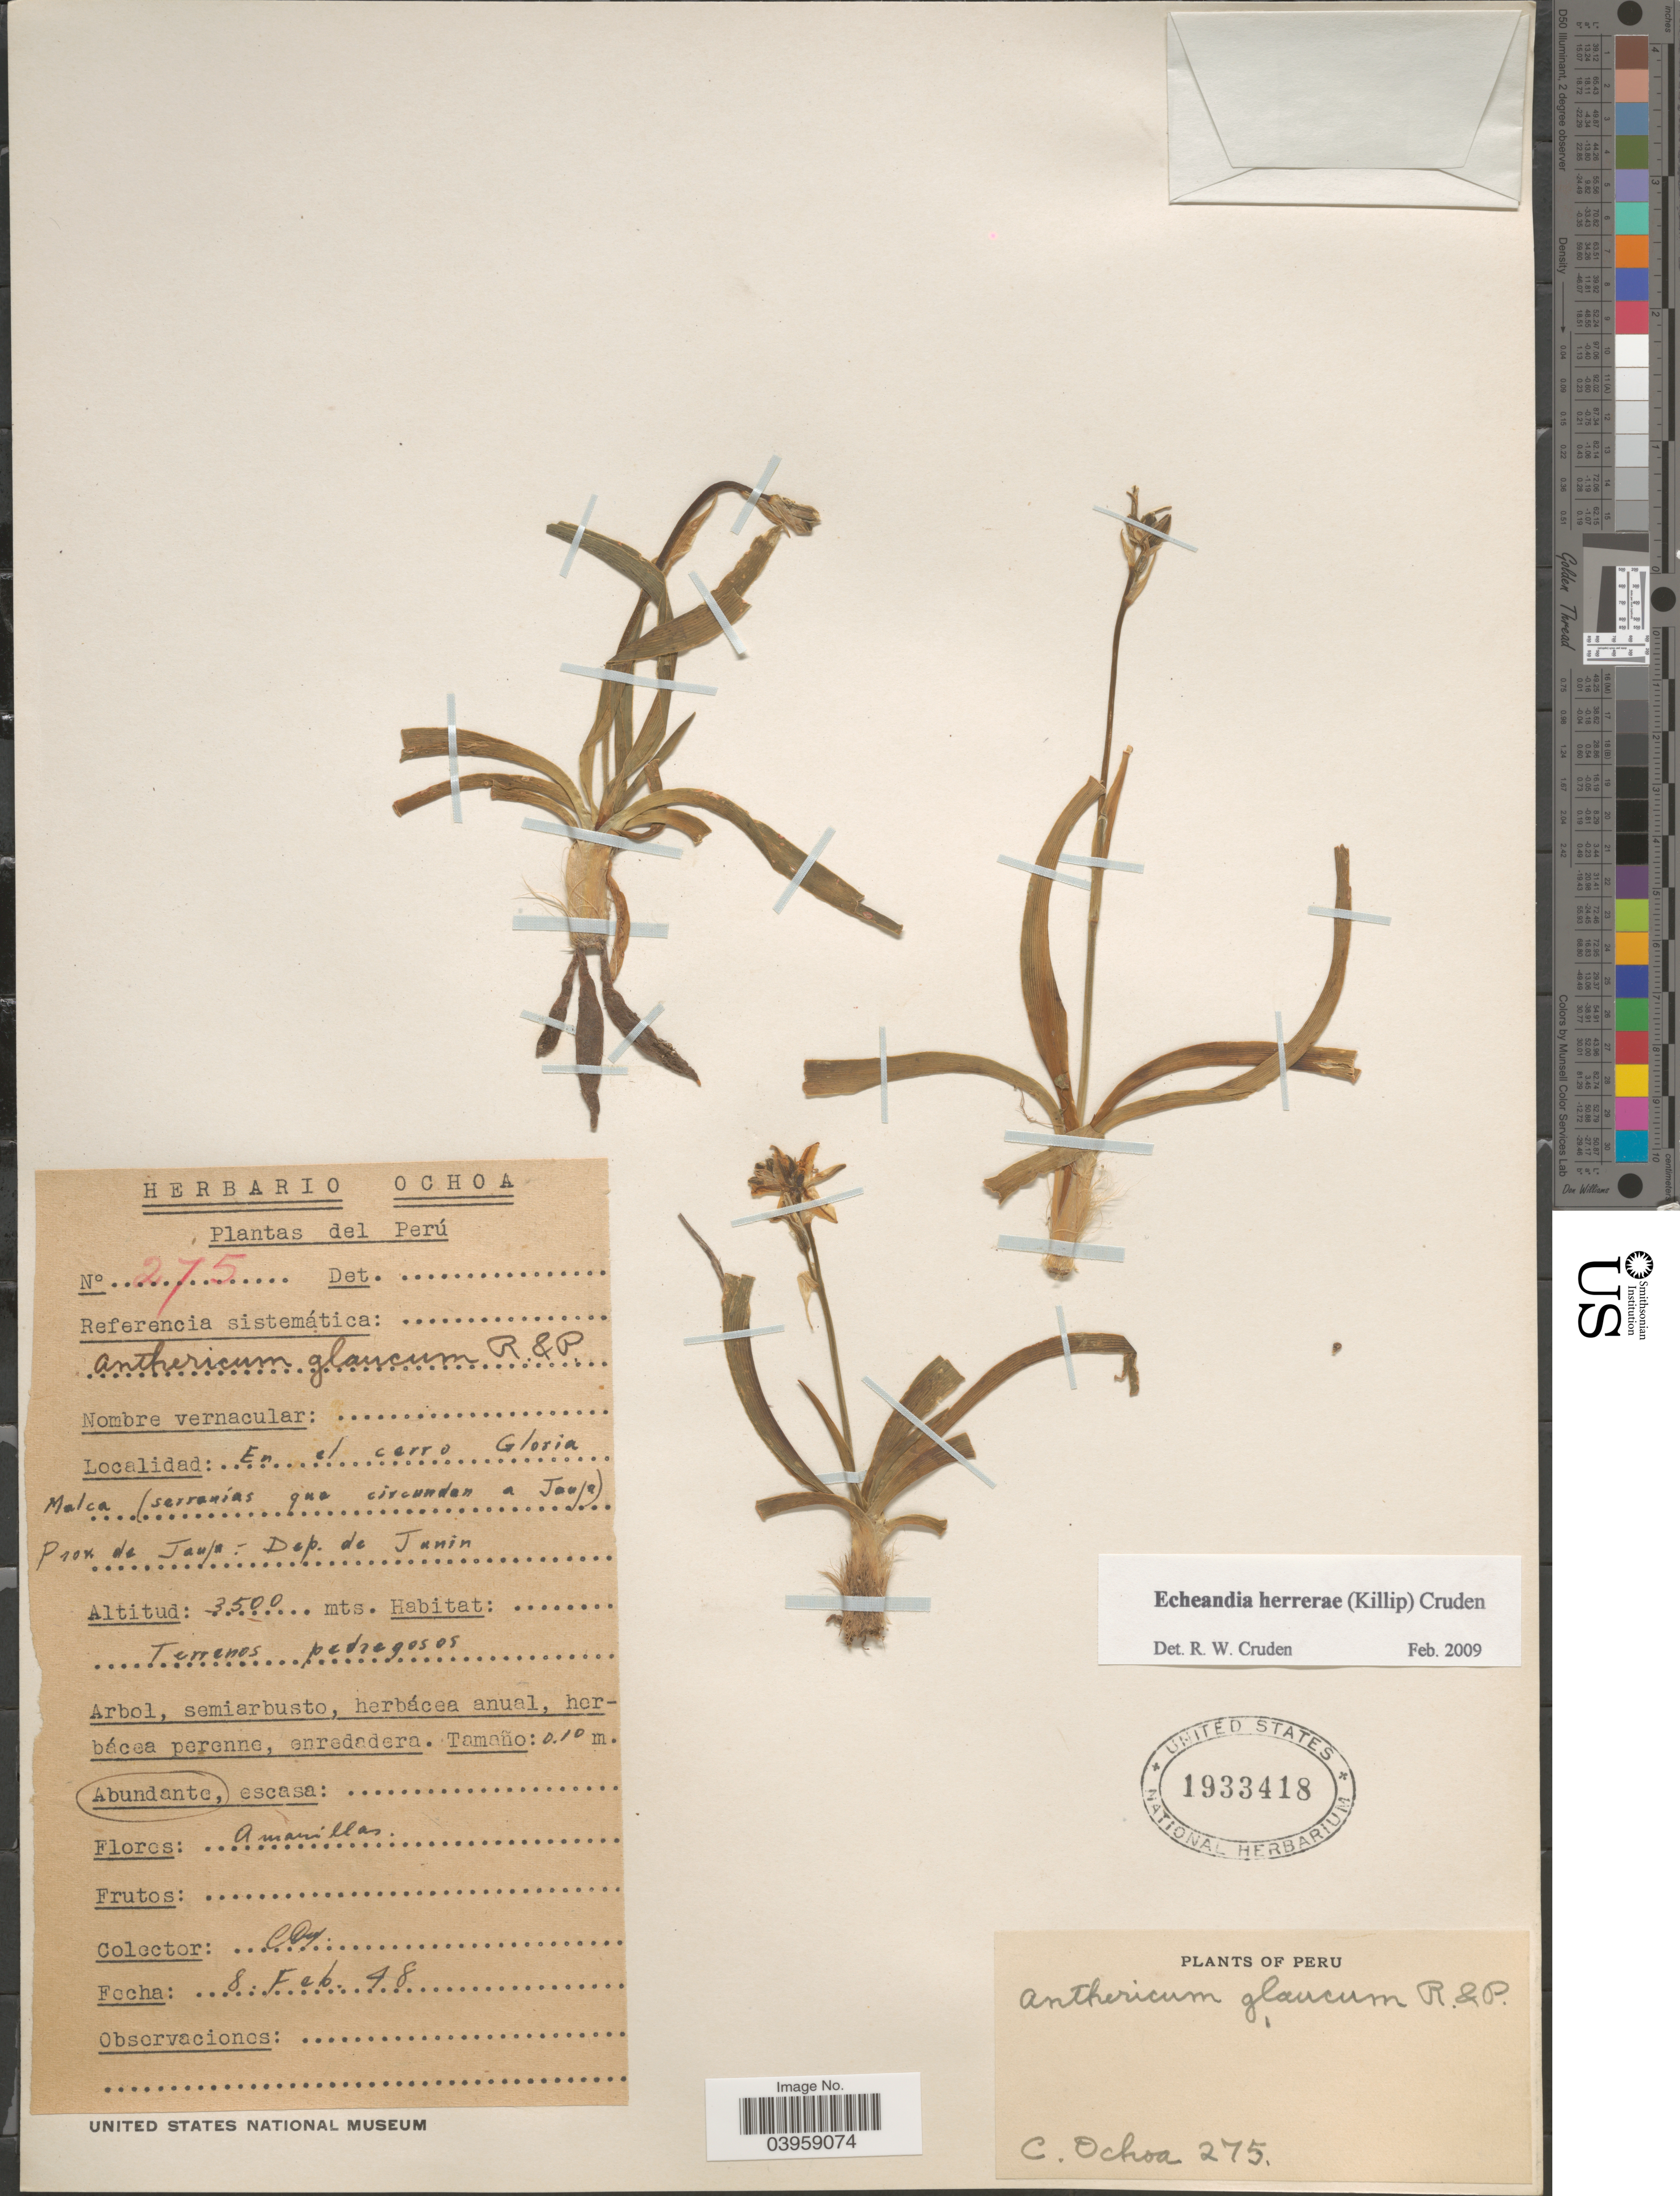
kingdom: Plantae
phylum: Tracheophyta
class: Liliopsida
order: Asparagales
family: Asparagaceae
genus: Echeandia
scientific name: Echeandia herrerae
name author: (Killip) Cruden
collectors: C. Ochoa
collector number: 275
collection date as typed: Transcribed d/m/y: 8/2/48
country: Peru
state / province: Junín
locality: En el cerro Gloria Malca (serranias qua circundan a Jauja) Prov. de Jauja. - Dep. de Junin.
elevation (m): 3500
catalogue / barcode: US 1933418